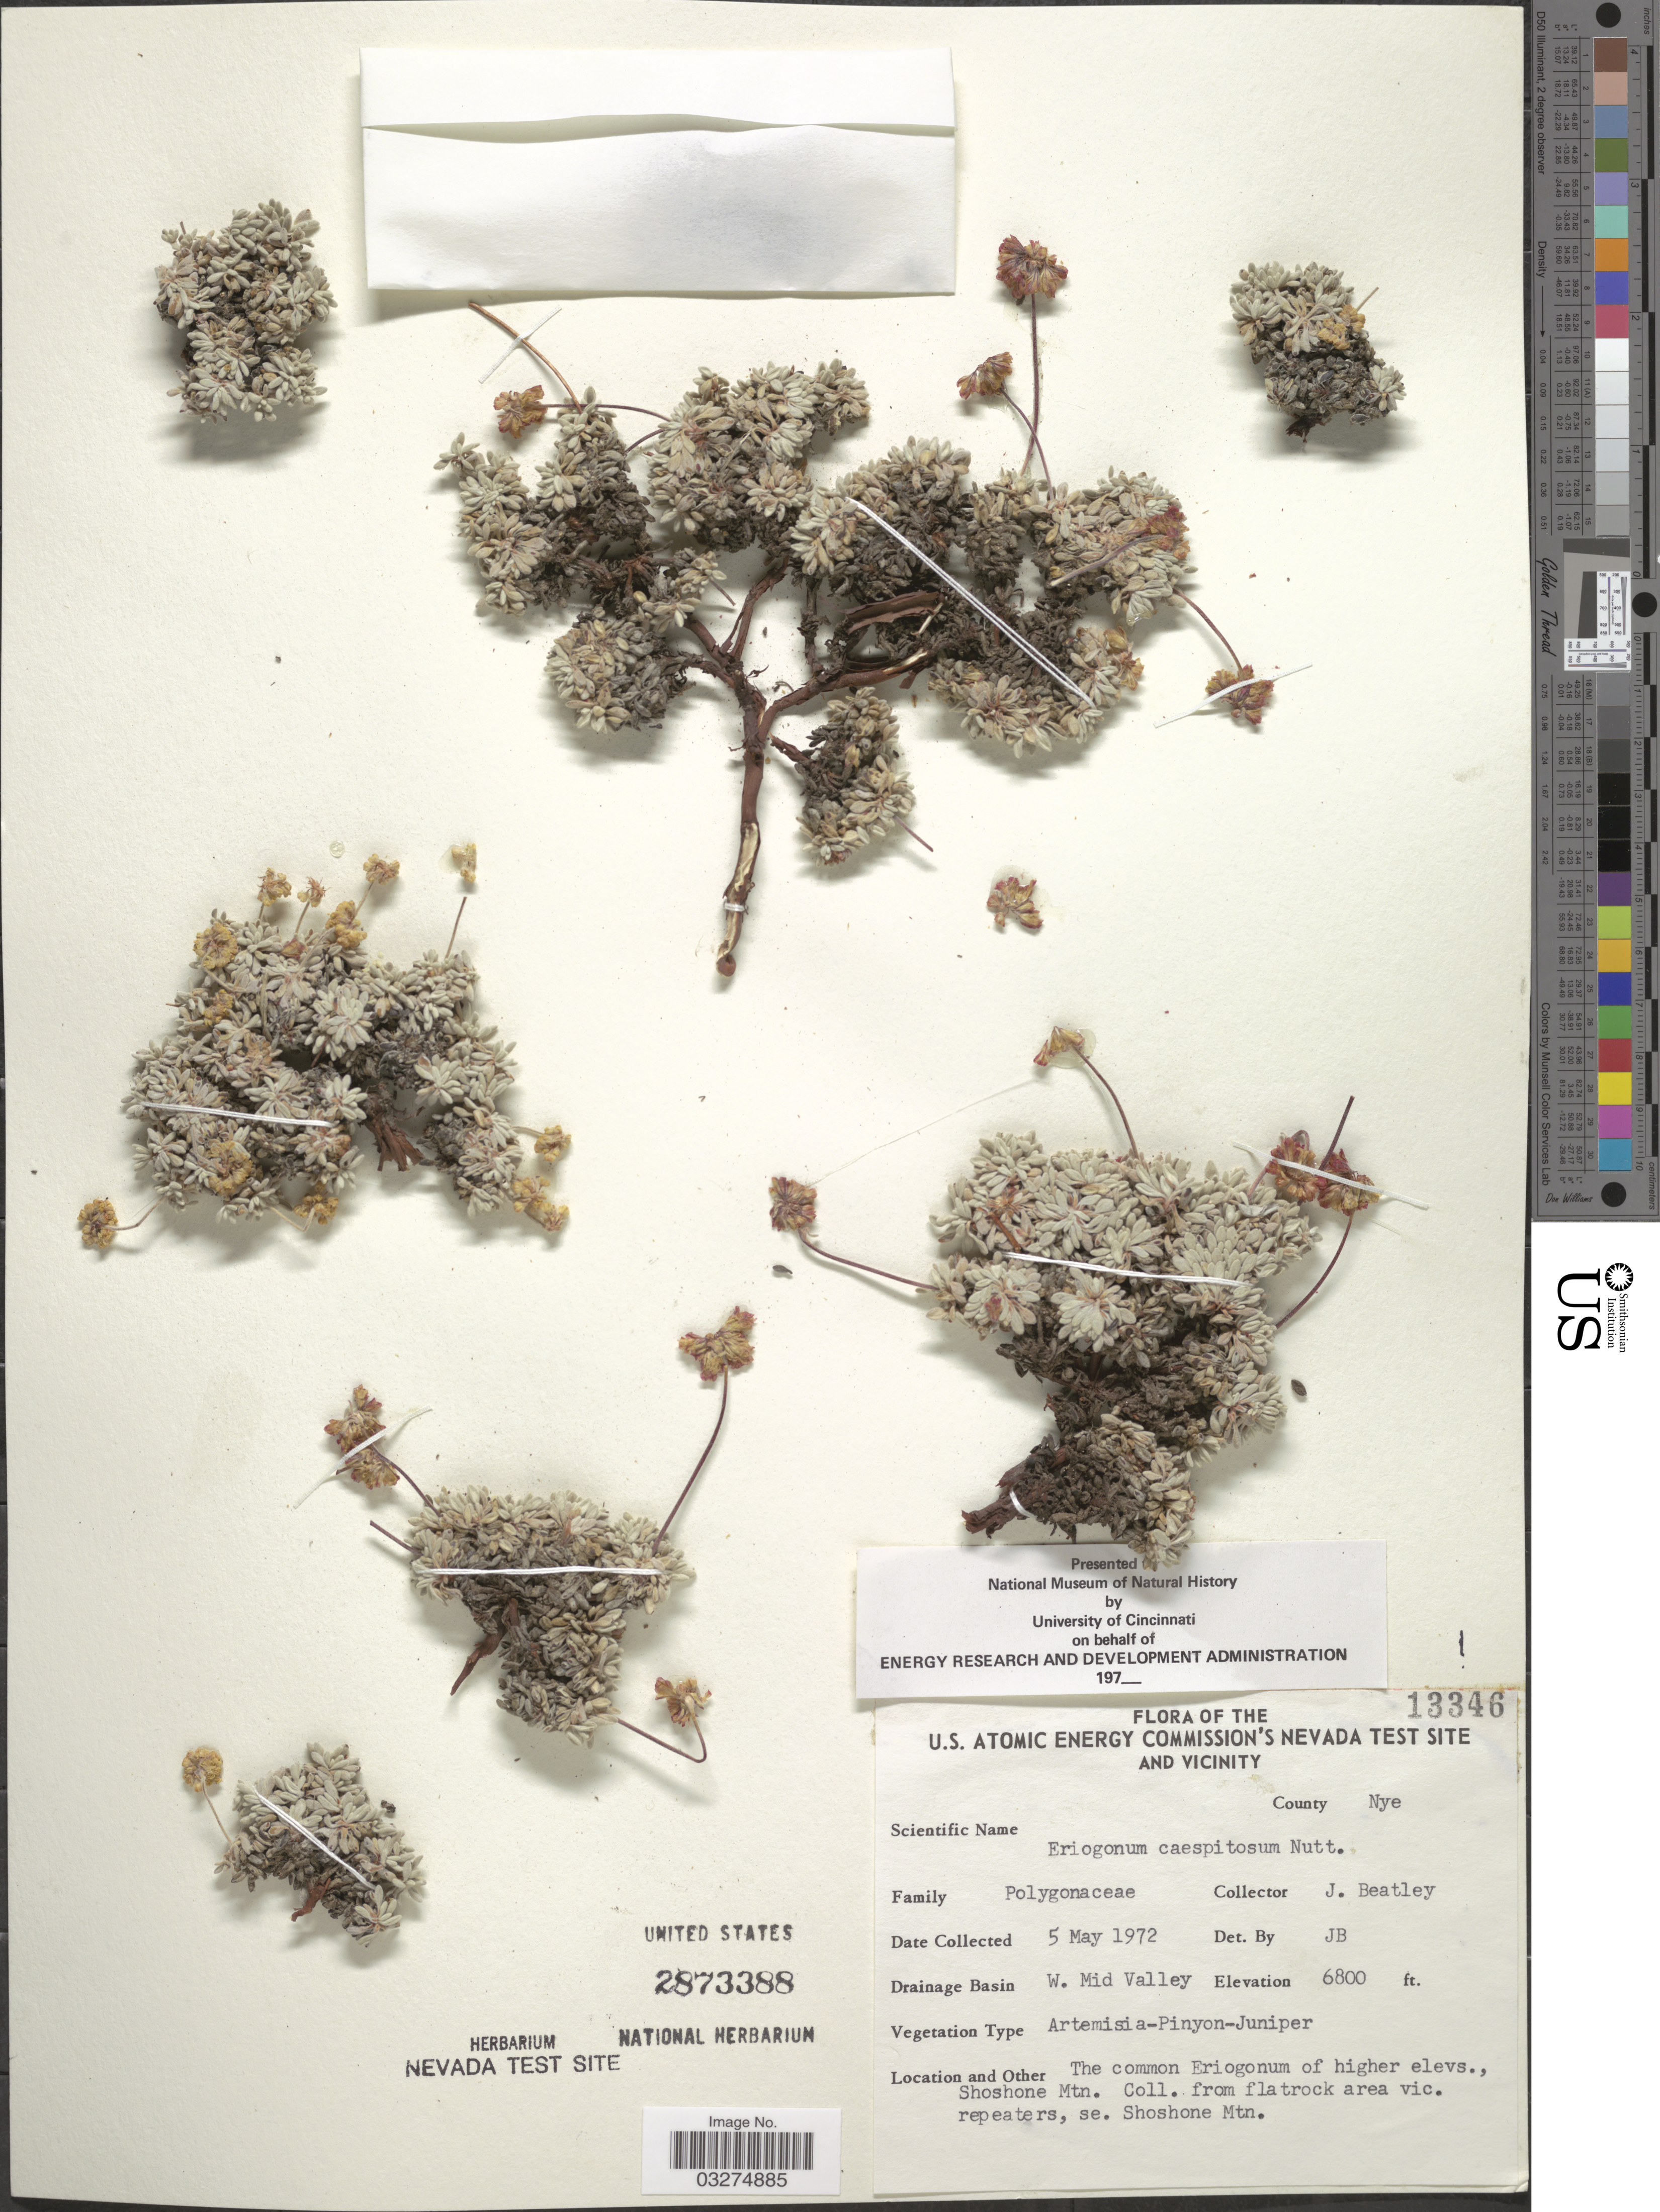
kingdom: Plantae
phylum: Tracheophyta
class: Magnoliopsida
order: Caryophyllales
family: Polygonaceae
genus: Eriogonum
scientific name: Eriogonum caespitosum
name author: Nutt.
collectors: J. C. Beatley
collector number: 13346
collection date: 1972-05-05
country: United States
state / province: Nevada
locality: U.S. Atomic Energy Commission's Nevada Test Site and Vicinity. County Nye. Drainage Basin W. Mid Valley. Shoshone mtn. Flatrock area vic. repeaters, se. Shoshone Mtn.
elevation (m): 2073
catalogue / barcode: US 2873388